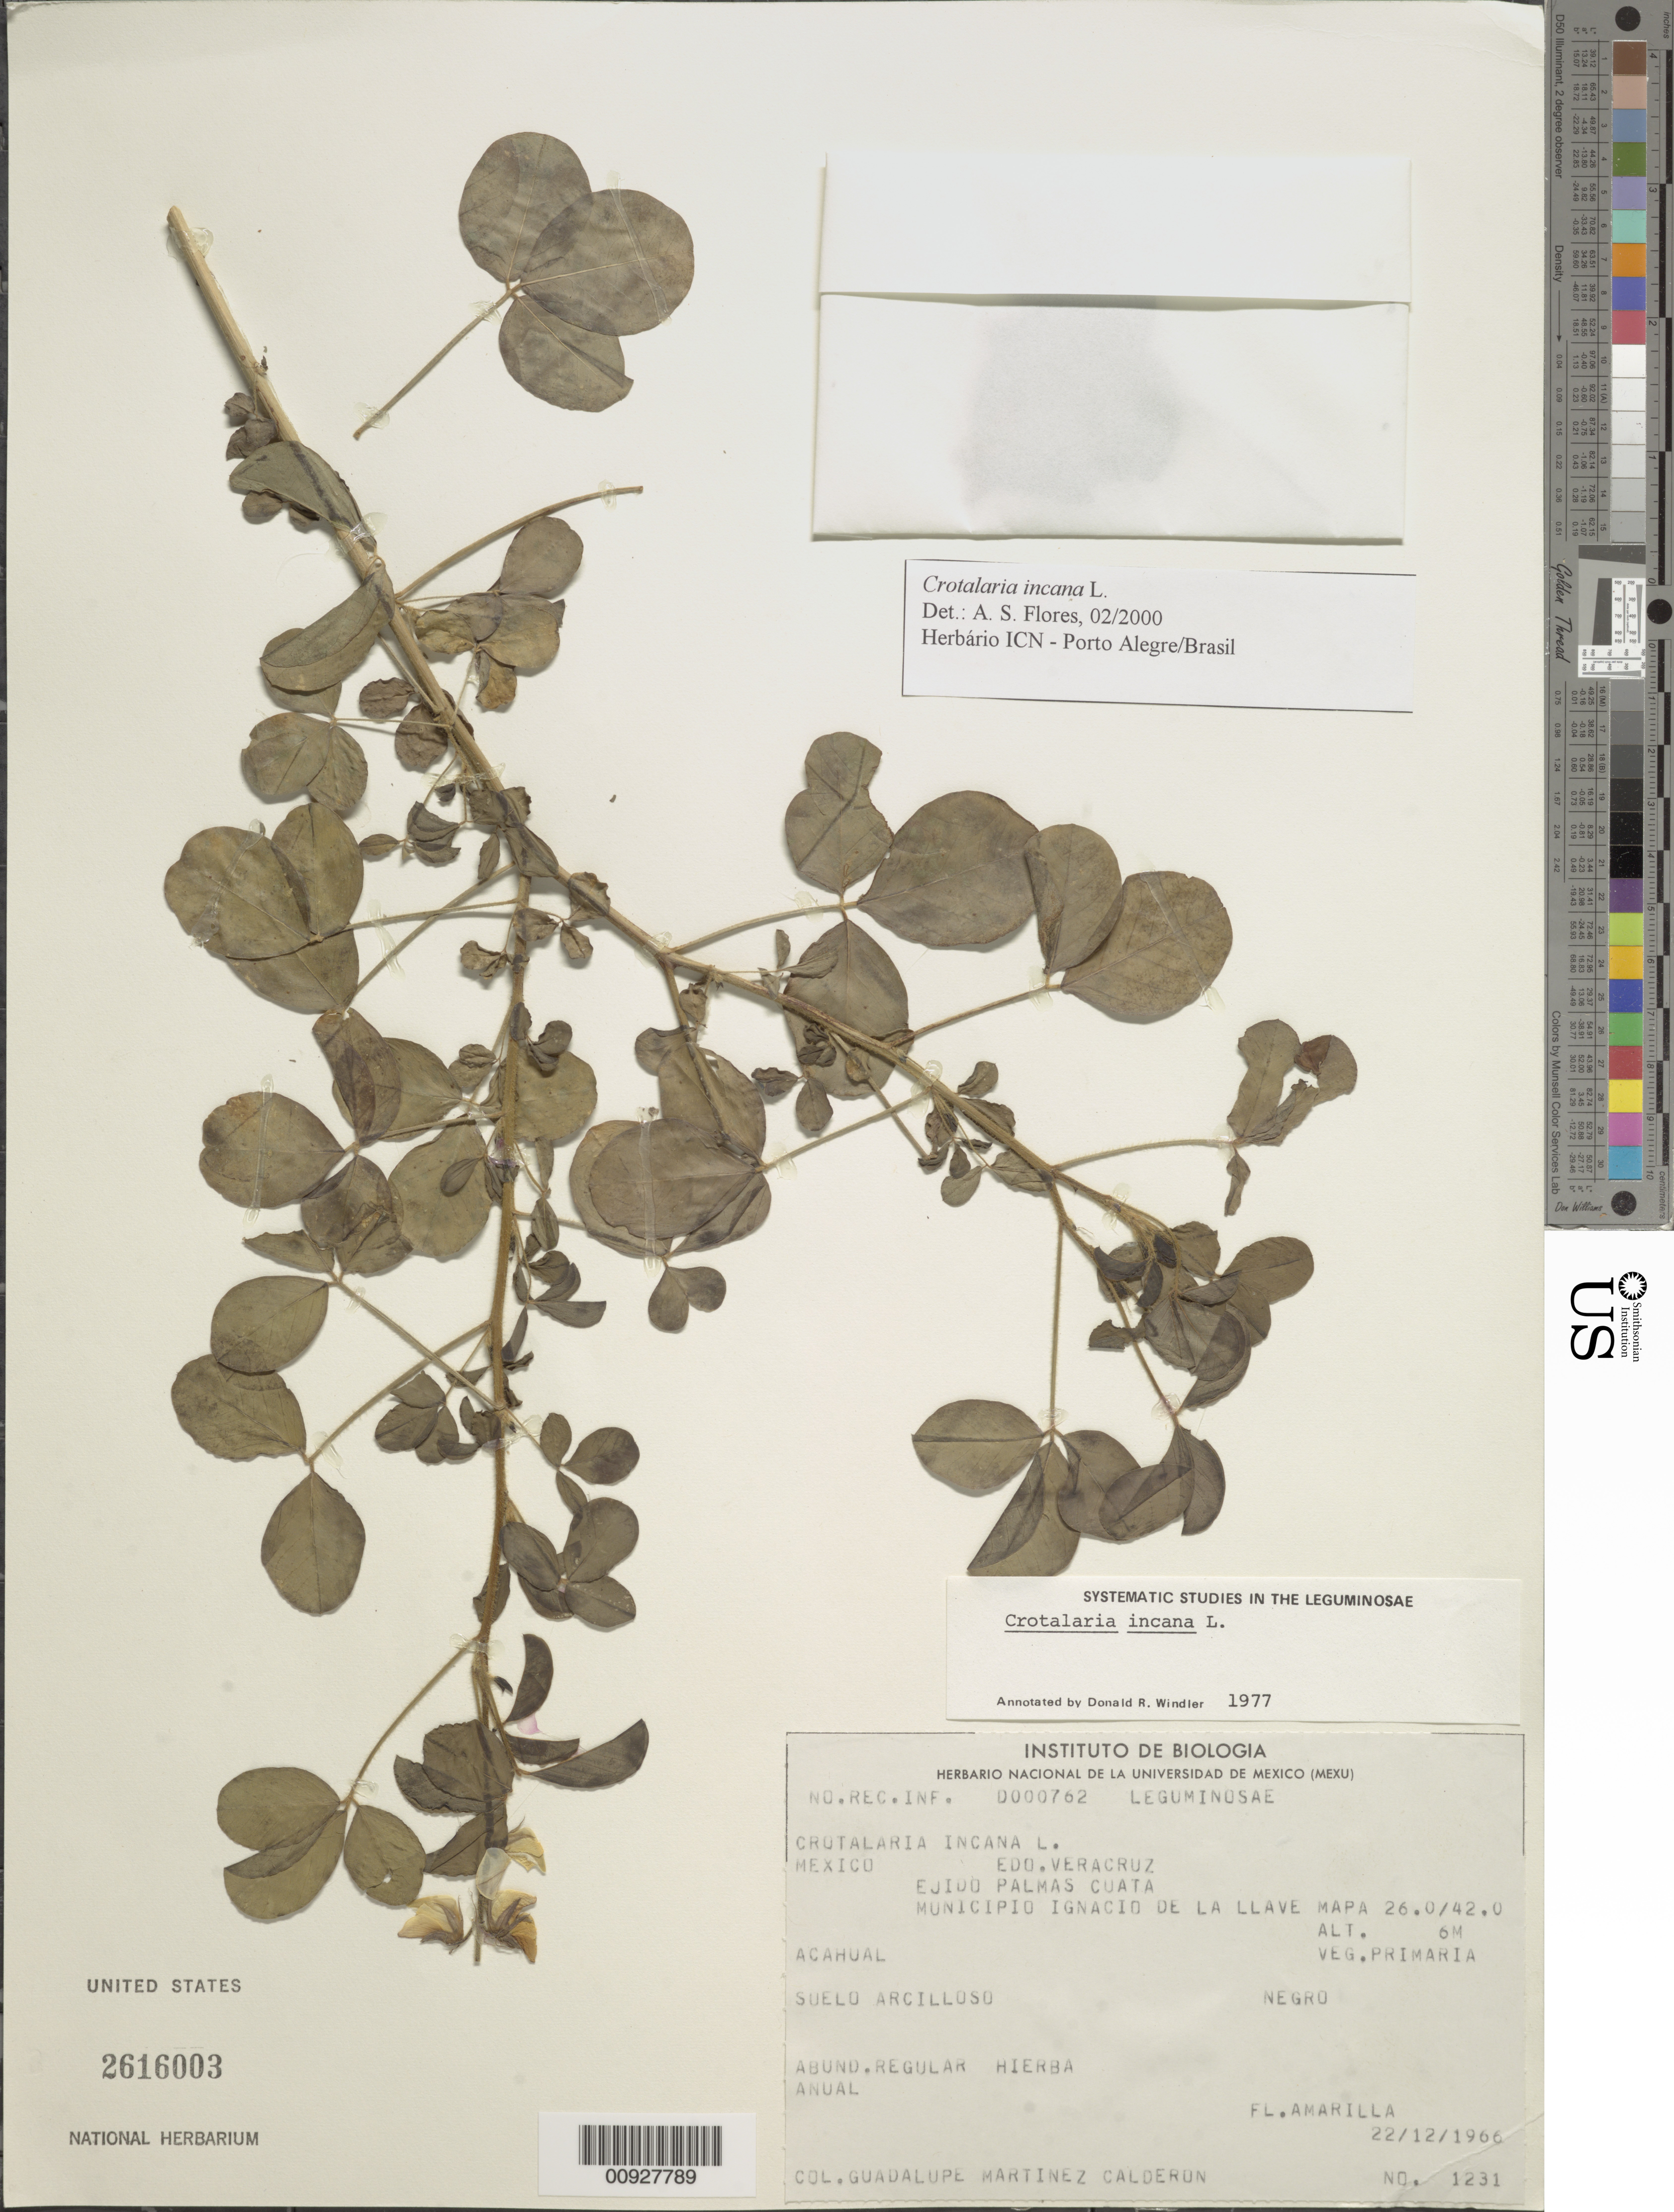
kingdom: Plantae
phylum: Tracheophyta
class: Magnoliopsida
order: Fabales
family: Fabaceae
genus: Crotalaria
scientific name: Crotalaria incana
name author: L.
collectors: G. Martinez-C.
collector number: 1231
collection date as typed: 22 Dec 1966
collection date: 1966-12-22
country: Mexico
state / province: Veracruz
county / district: Ignacio de la Llave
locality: Edo. Veracruz: Ejido Palmas Cuata, Municipio Ignacio de la Llave. Mapa 26.0/42.0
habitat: Veg. primaria. Acahual. Suelo arcilloso negro.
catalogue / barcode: US 2616003